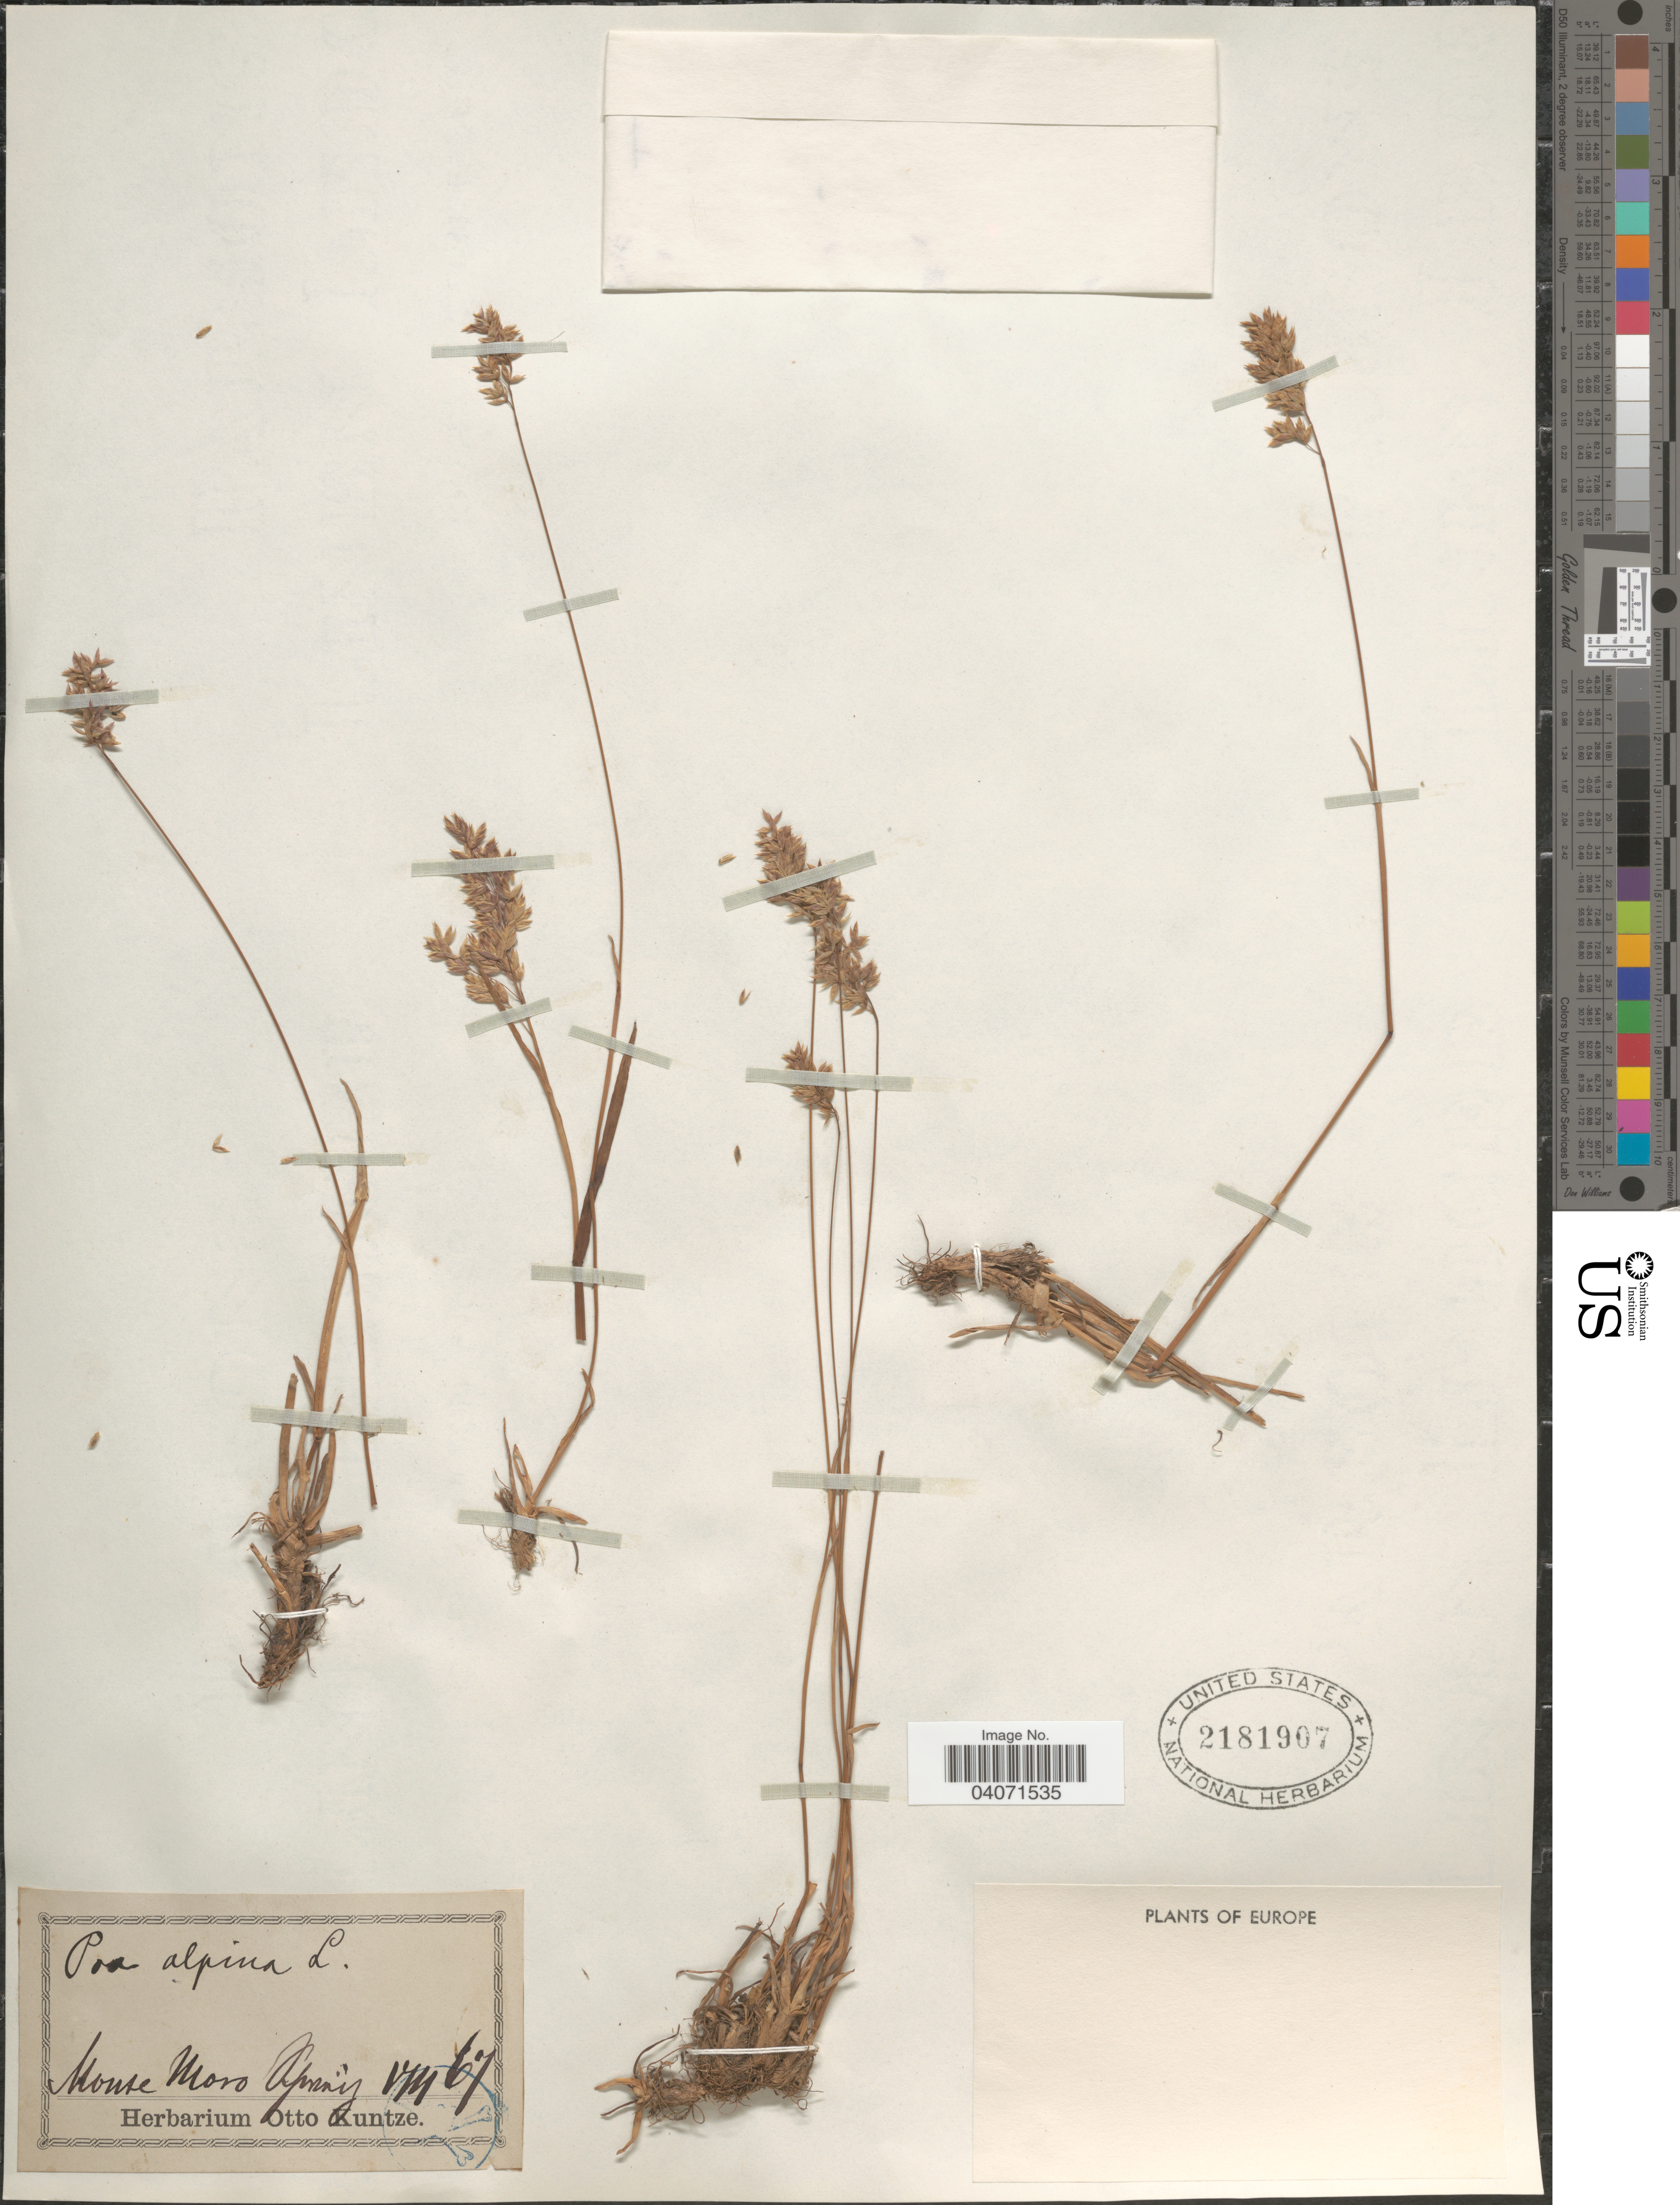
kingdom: Plantae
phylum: Tracheophyta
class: Liliopsida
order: Poales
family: Poaceae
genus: Poa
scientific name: Poa alpina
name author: L.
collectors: ex herb. Otto Kuntze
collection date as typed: Transcribed d/m/y: /8/67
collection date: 1867-08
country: Italy / Switzerland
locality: Monte Moro [illegible text]. Europe.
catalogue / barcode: US 2181907